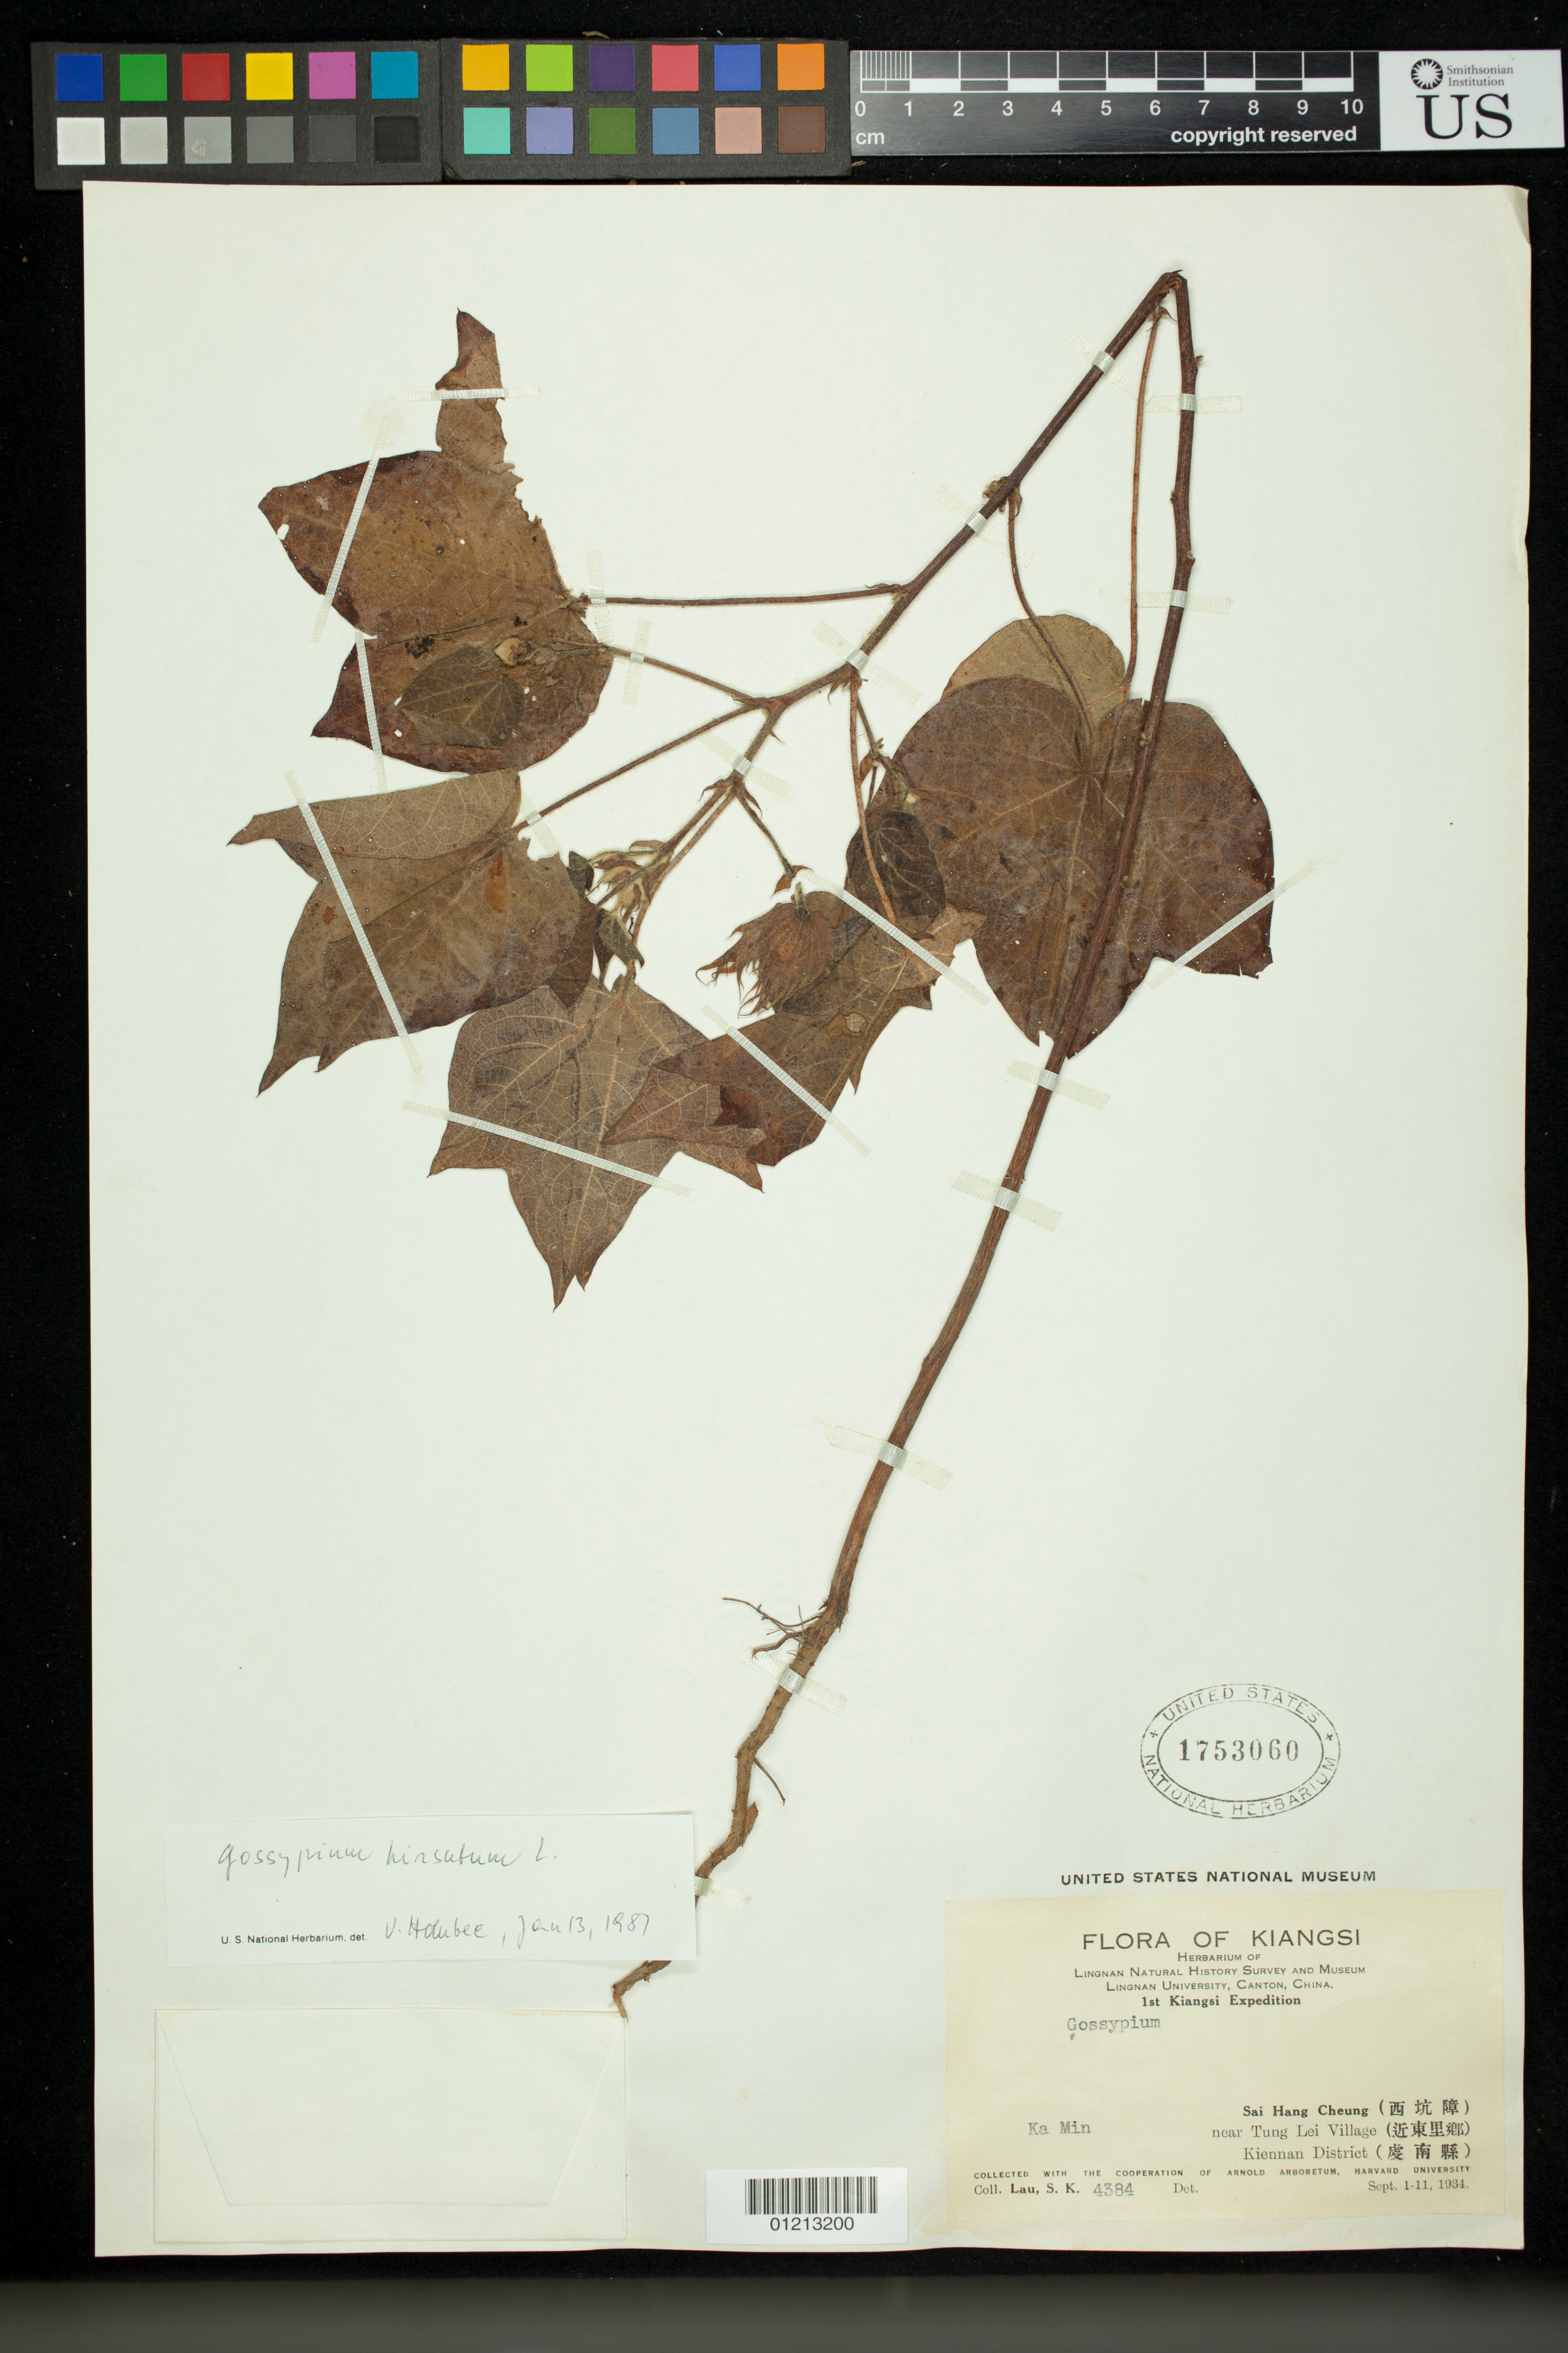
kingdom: Plantae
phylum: Tracheophyta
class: Magnoliopsida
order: Malvales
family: Malvaceae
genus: Gossypium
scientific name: Gossypium sp.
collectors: S. K. Lau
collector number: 4384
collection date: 1934-09-01/1934-09-11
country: China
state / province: Jiangxi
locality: Ka Min near Tung Lei Village. Sai Hang Cheung. Kiennan Dist.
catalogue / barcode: US 1753060